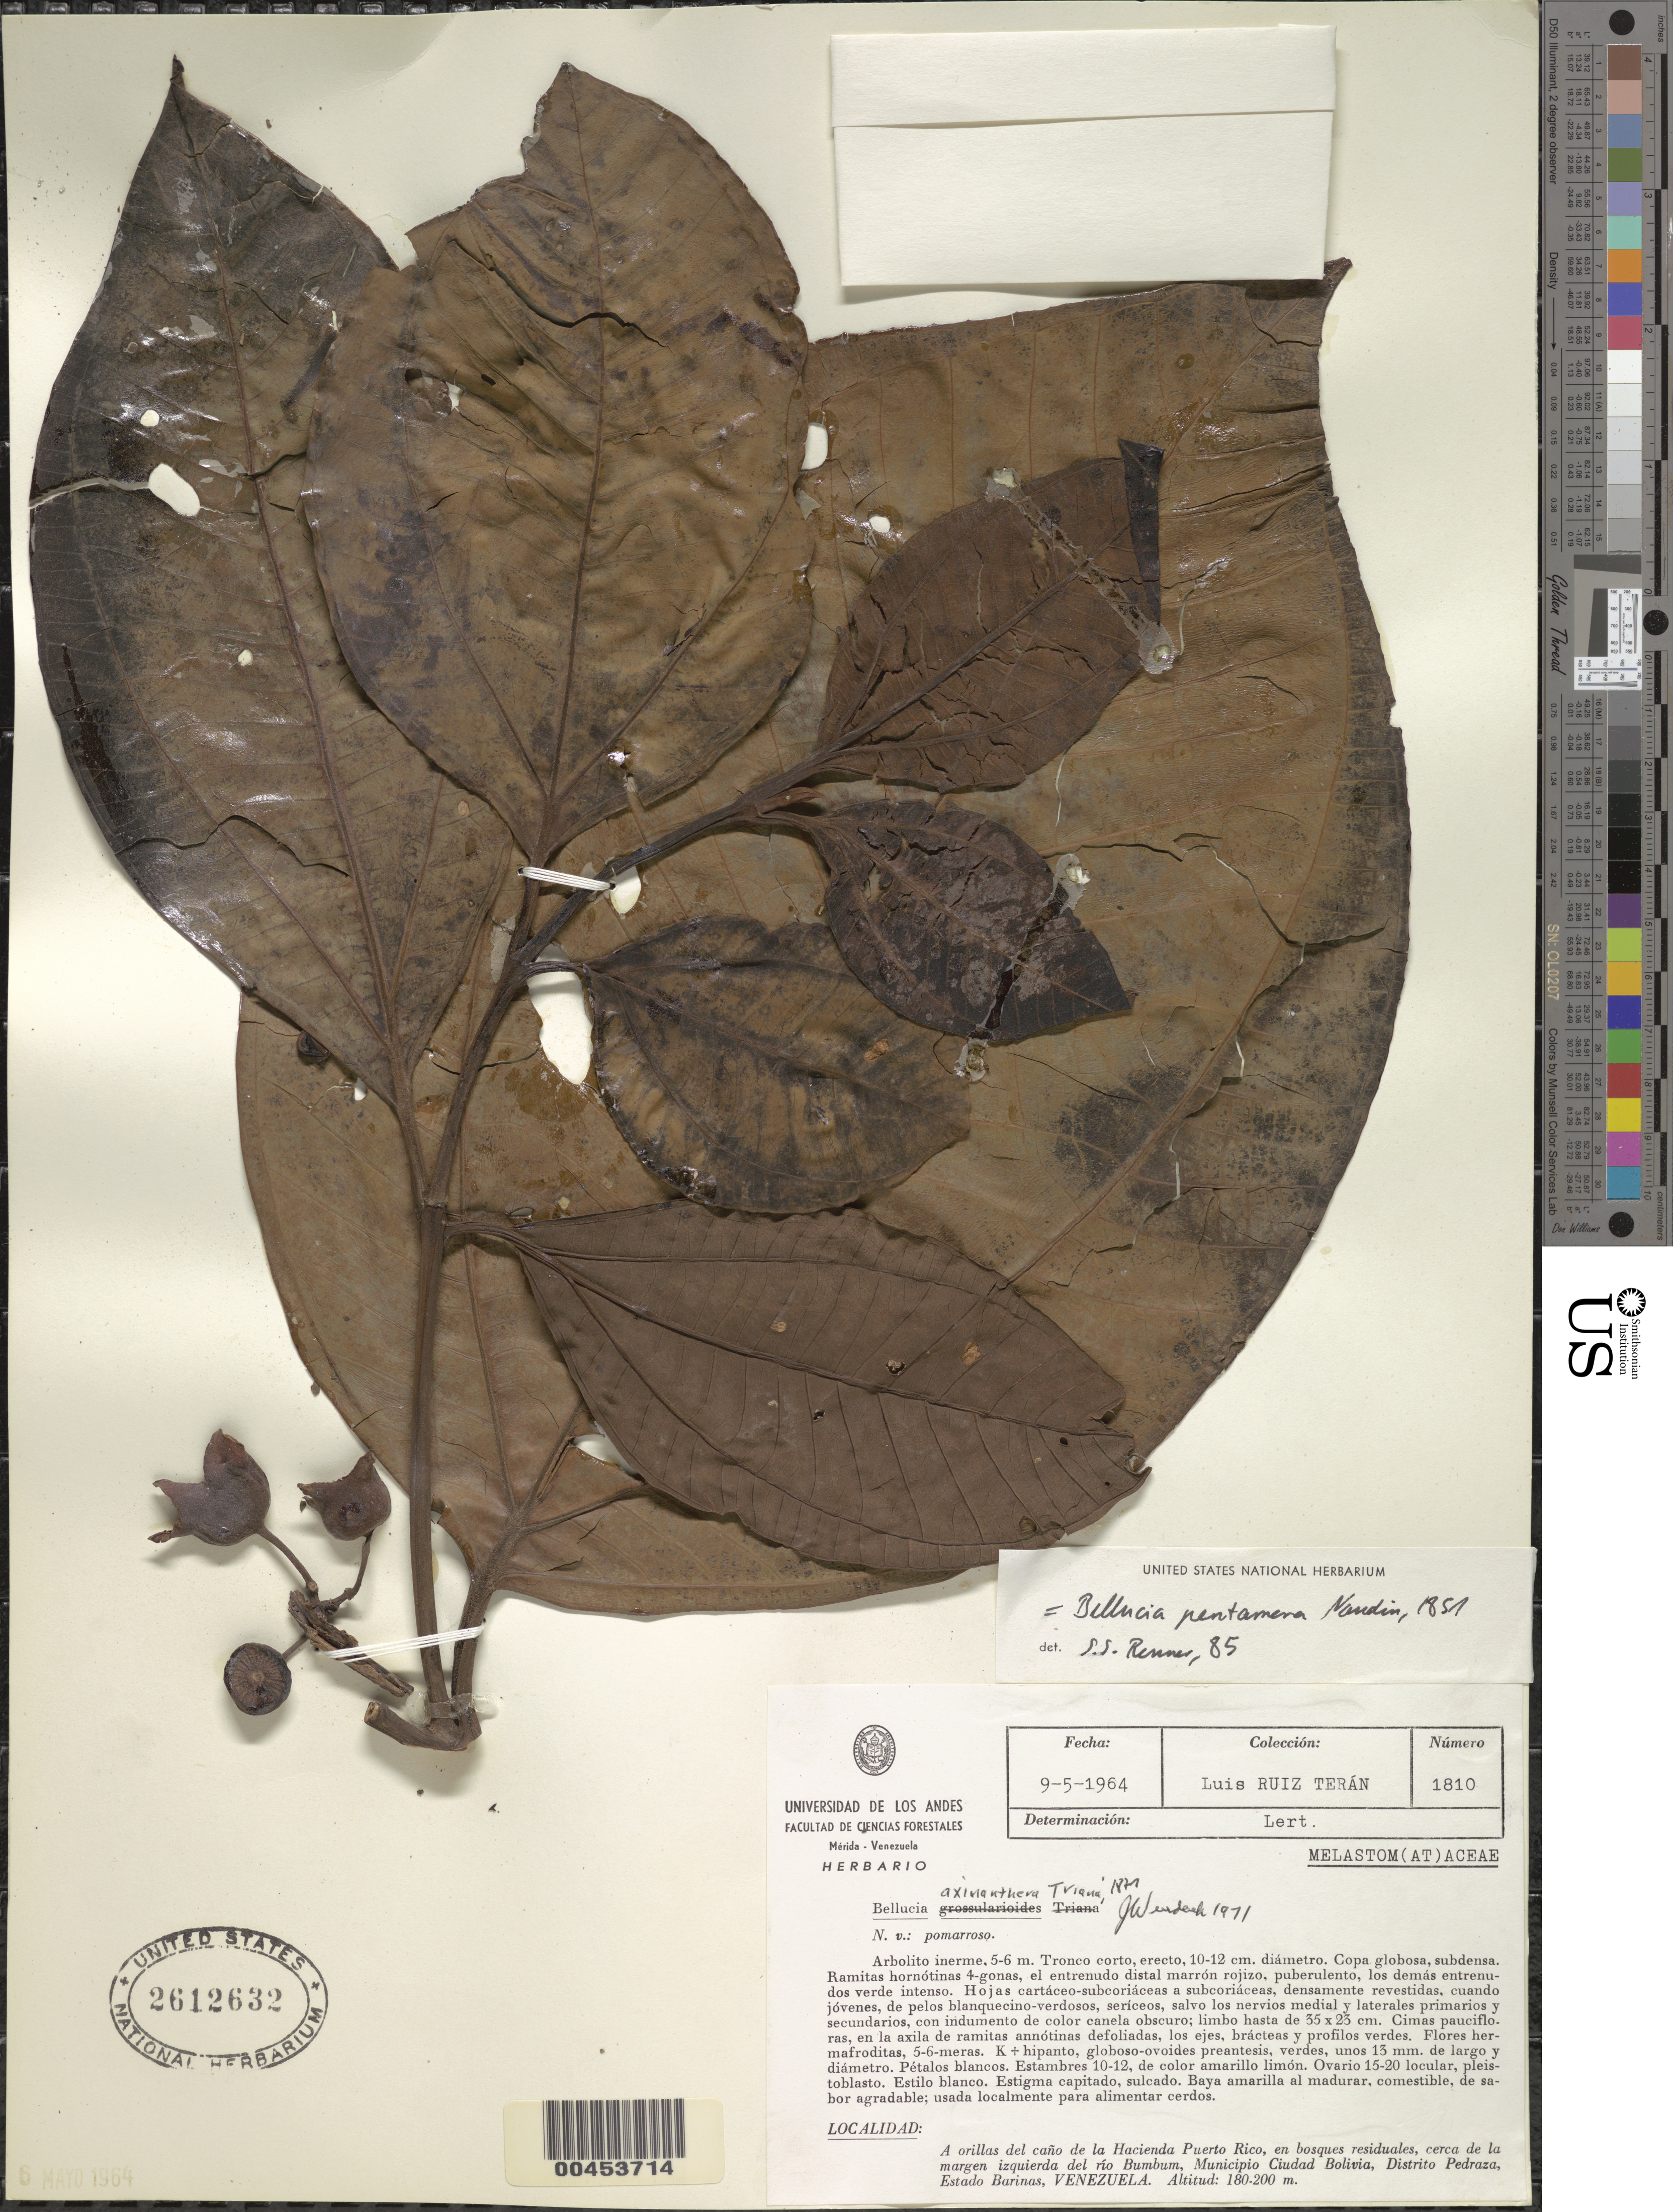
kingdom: Plantae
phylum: Tracheophyta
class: Magnoliopsida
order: Myrtales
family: Melastomataceae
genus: Bellucia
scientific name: Bellucia axinanthera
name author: Triana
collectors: L. E. Ruíz-Terán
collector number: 1810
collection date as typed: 09 May 1964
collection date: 1964-05-09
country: Venezuela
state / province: Barinas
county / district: Pedraza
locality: Río Bumbúm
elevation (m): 180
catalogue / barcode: US 2612632